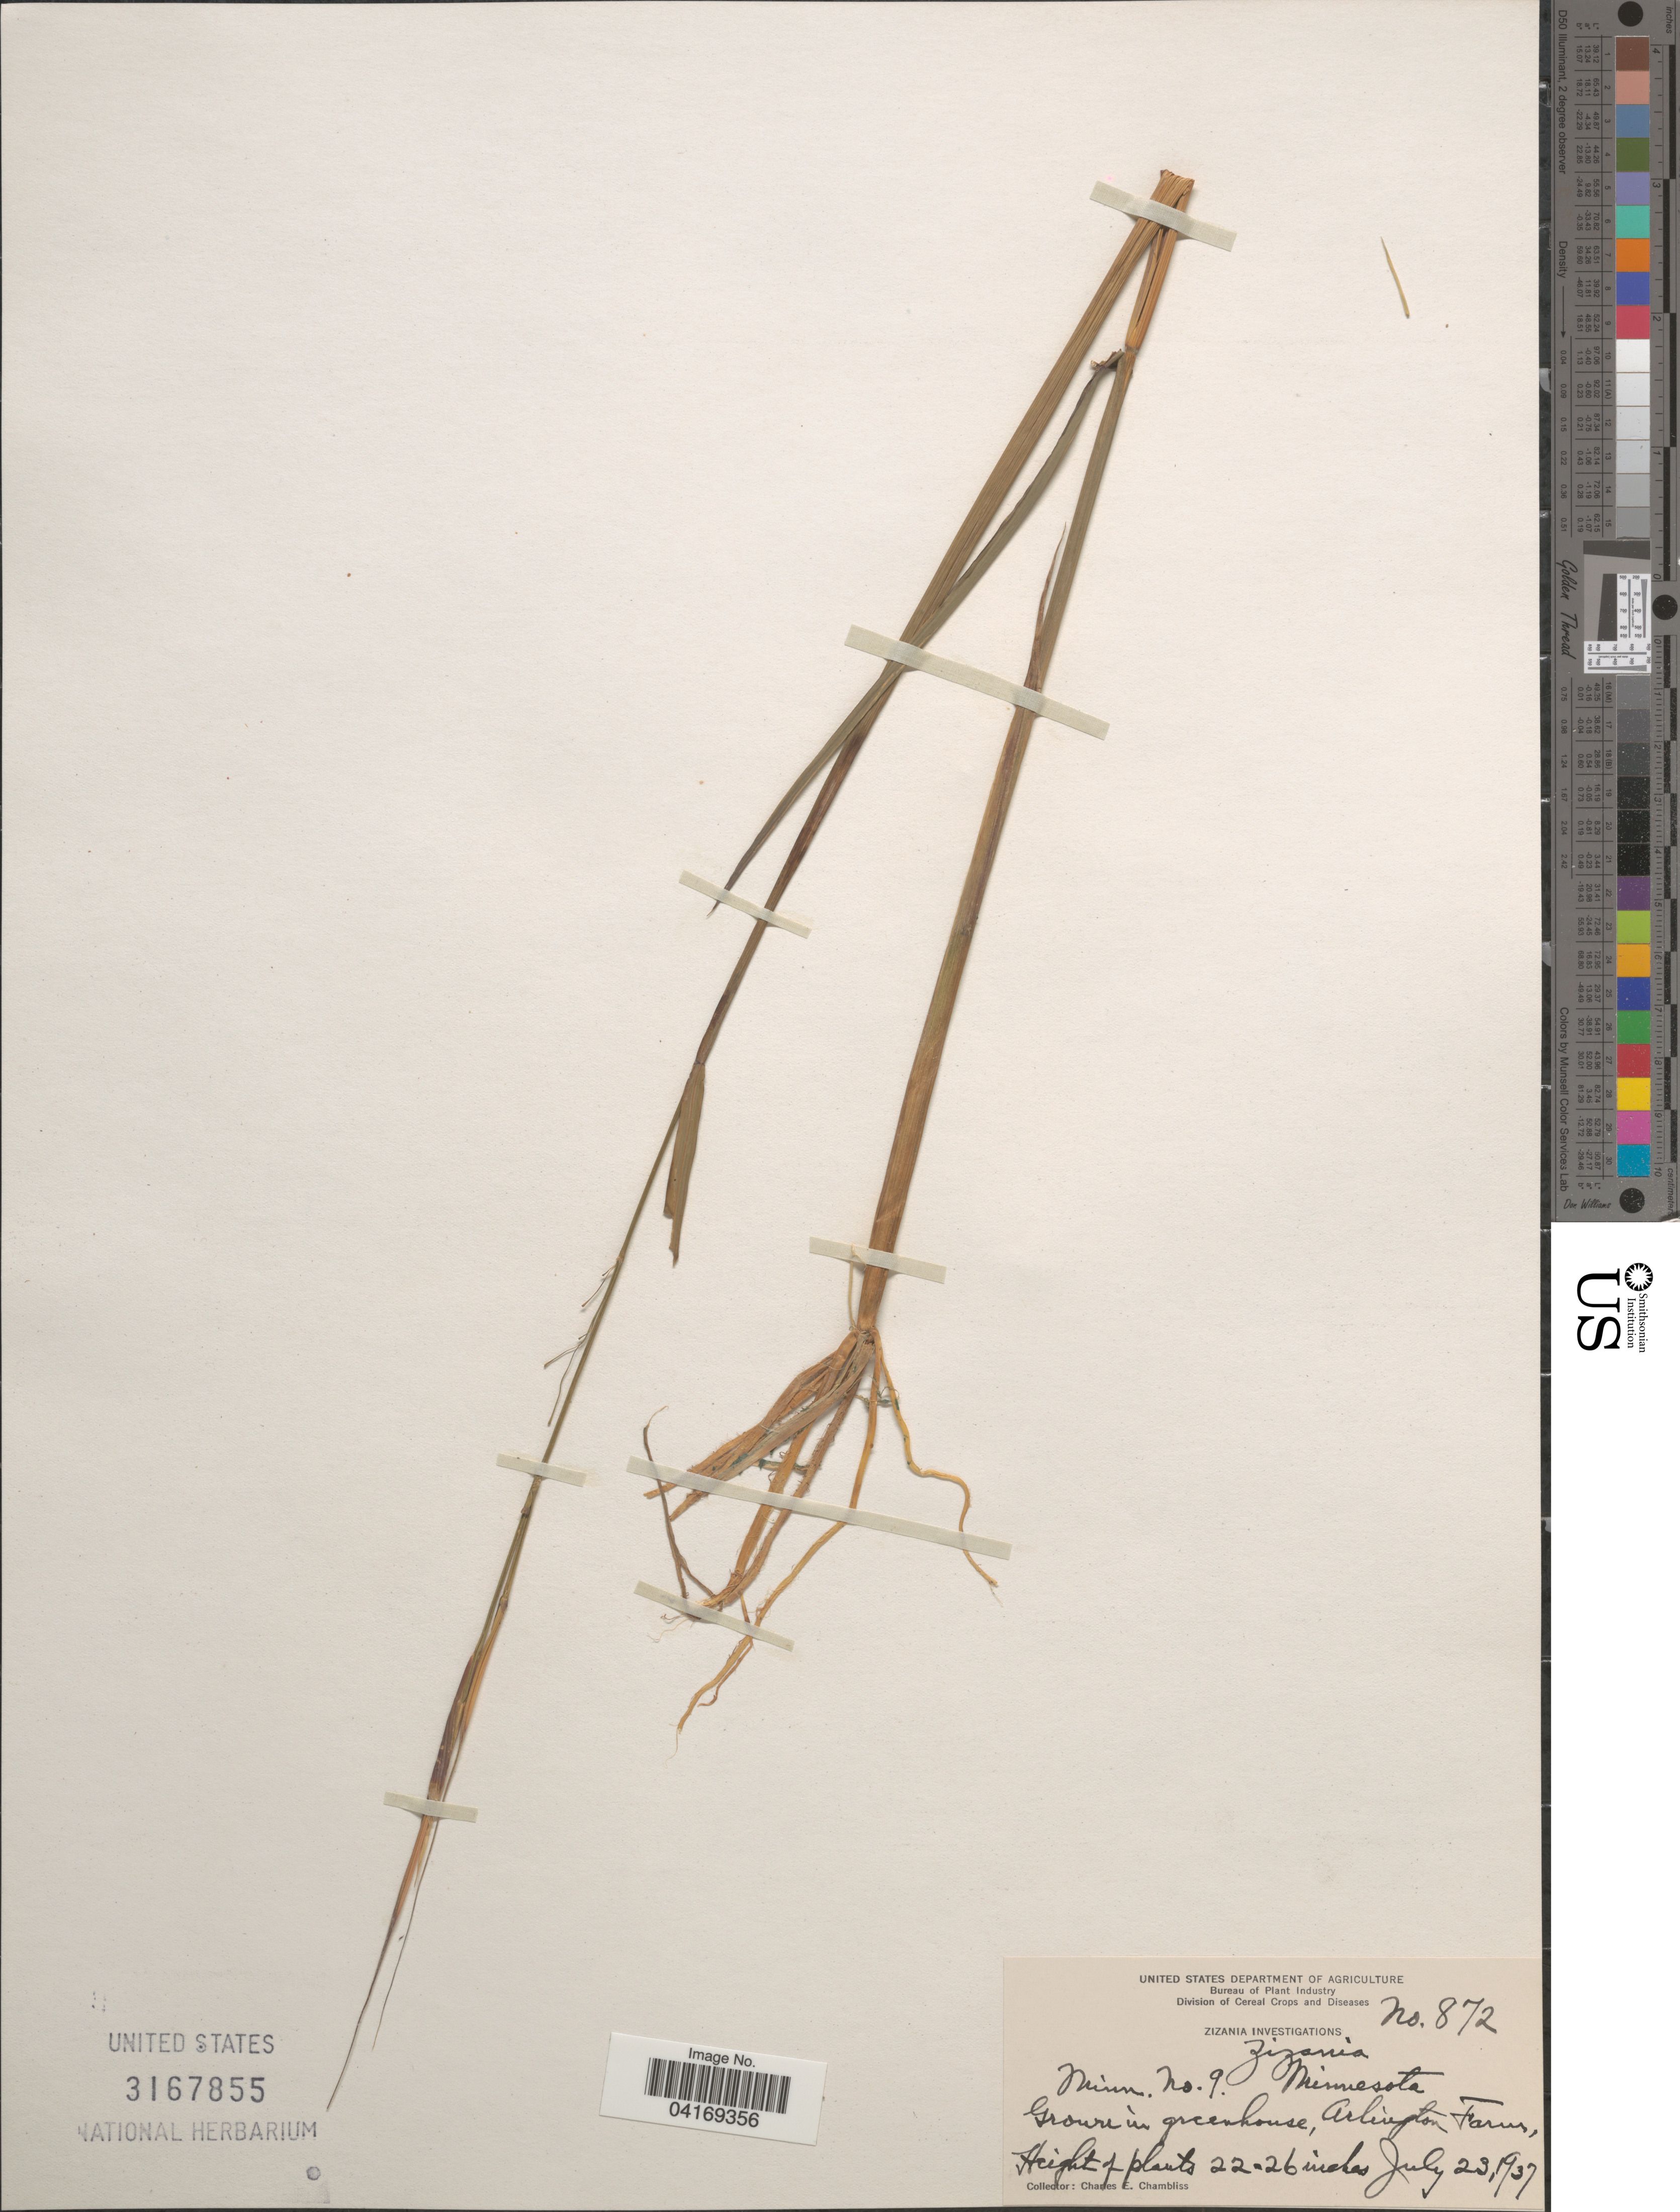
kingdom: Plantae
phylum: Tracheophyta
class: Liliopsida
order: Poales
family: Poaceae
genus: Zizania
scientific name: Zizania sp.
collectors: C. Chambliss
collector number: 872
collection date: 1937-07-23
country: United States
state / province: Virginia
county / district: Arlington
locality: In greenhouse, Arlington Farm.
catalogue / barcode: US 3167855